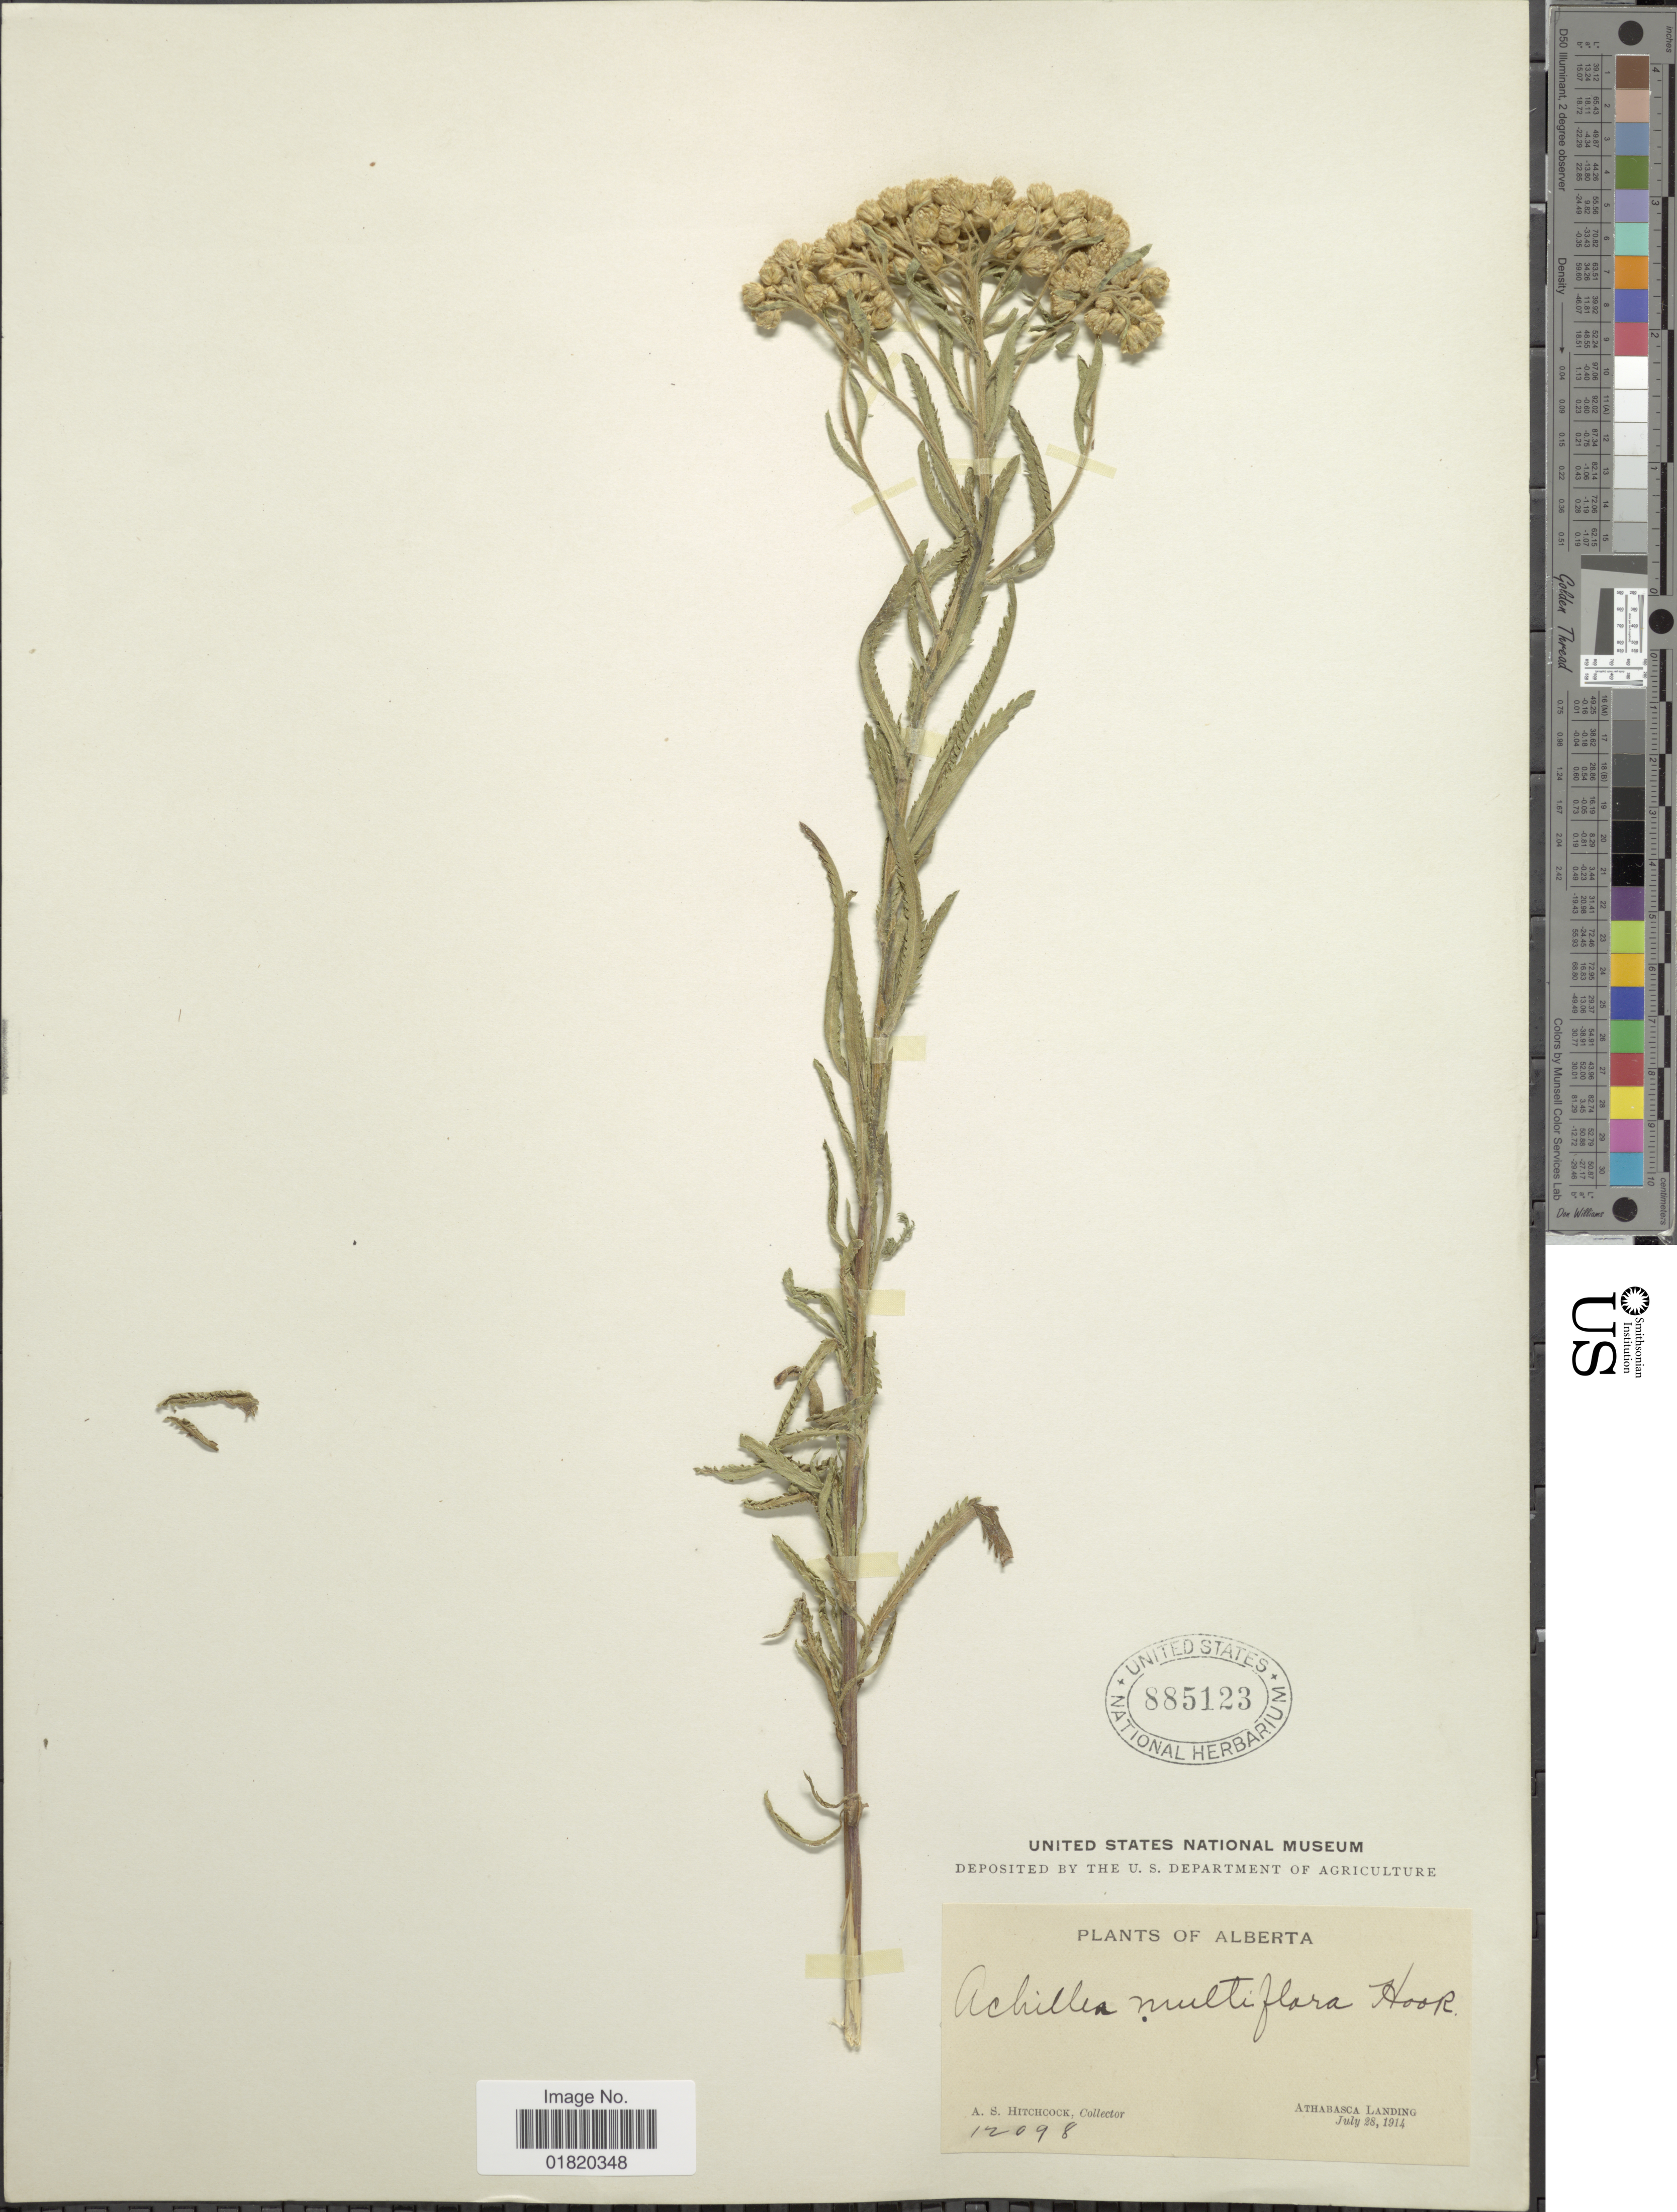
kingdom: Plantae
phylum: Tracheophyta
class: Magnoliopsida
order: Asterales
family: Asteraceae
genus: Achillea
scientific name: Achillea multiflora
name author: Hook.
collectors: A. S. Hitchcock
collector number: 12098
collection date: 1914-07-28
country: Canada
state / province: Alberta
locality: Athabasca Landing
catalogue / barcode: US 885123